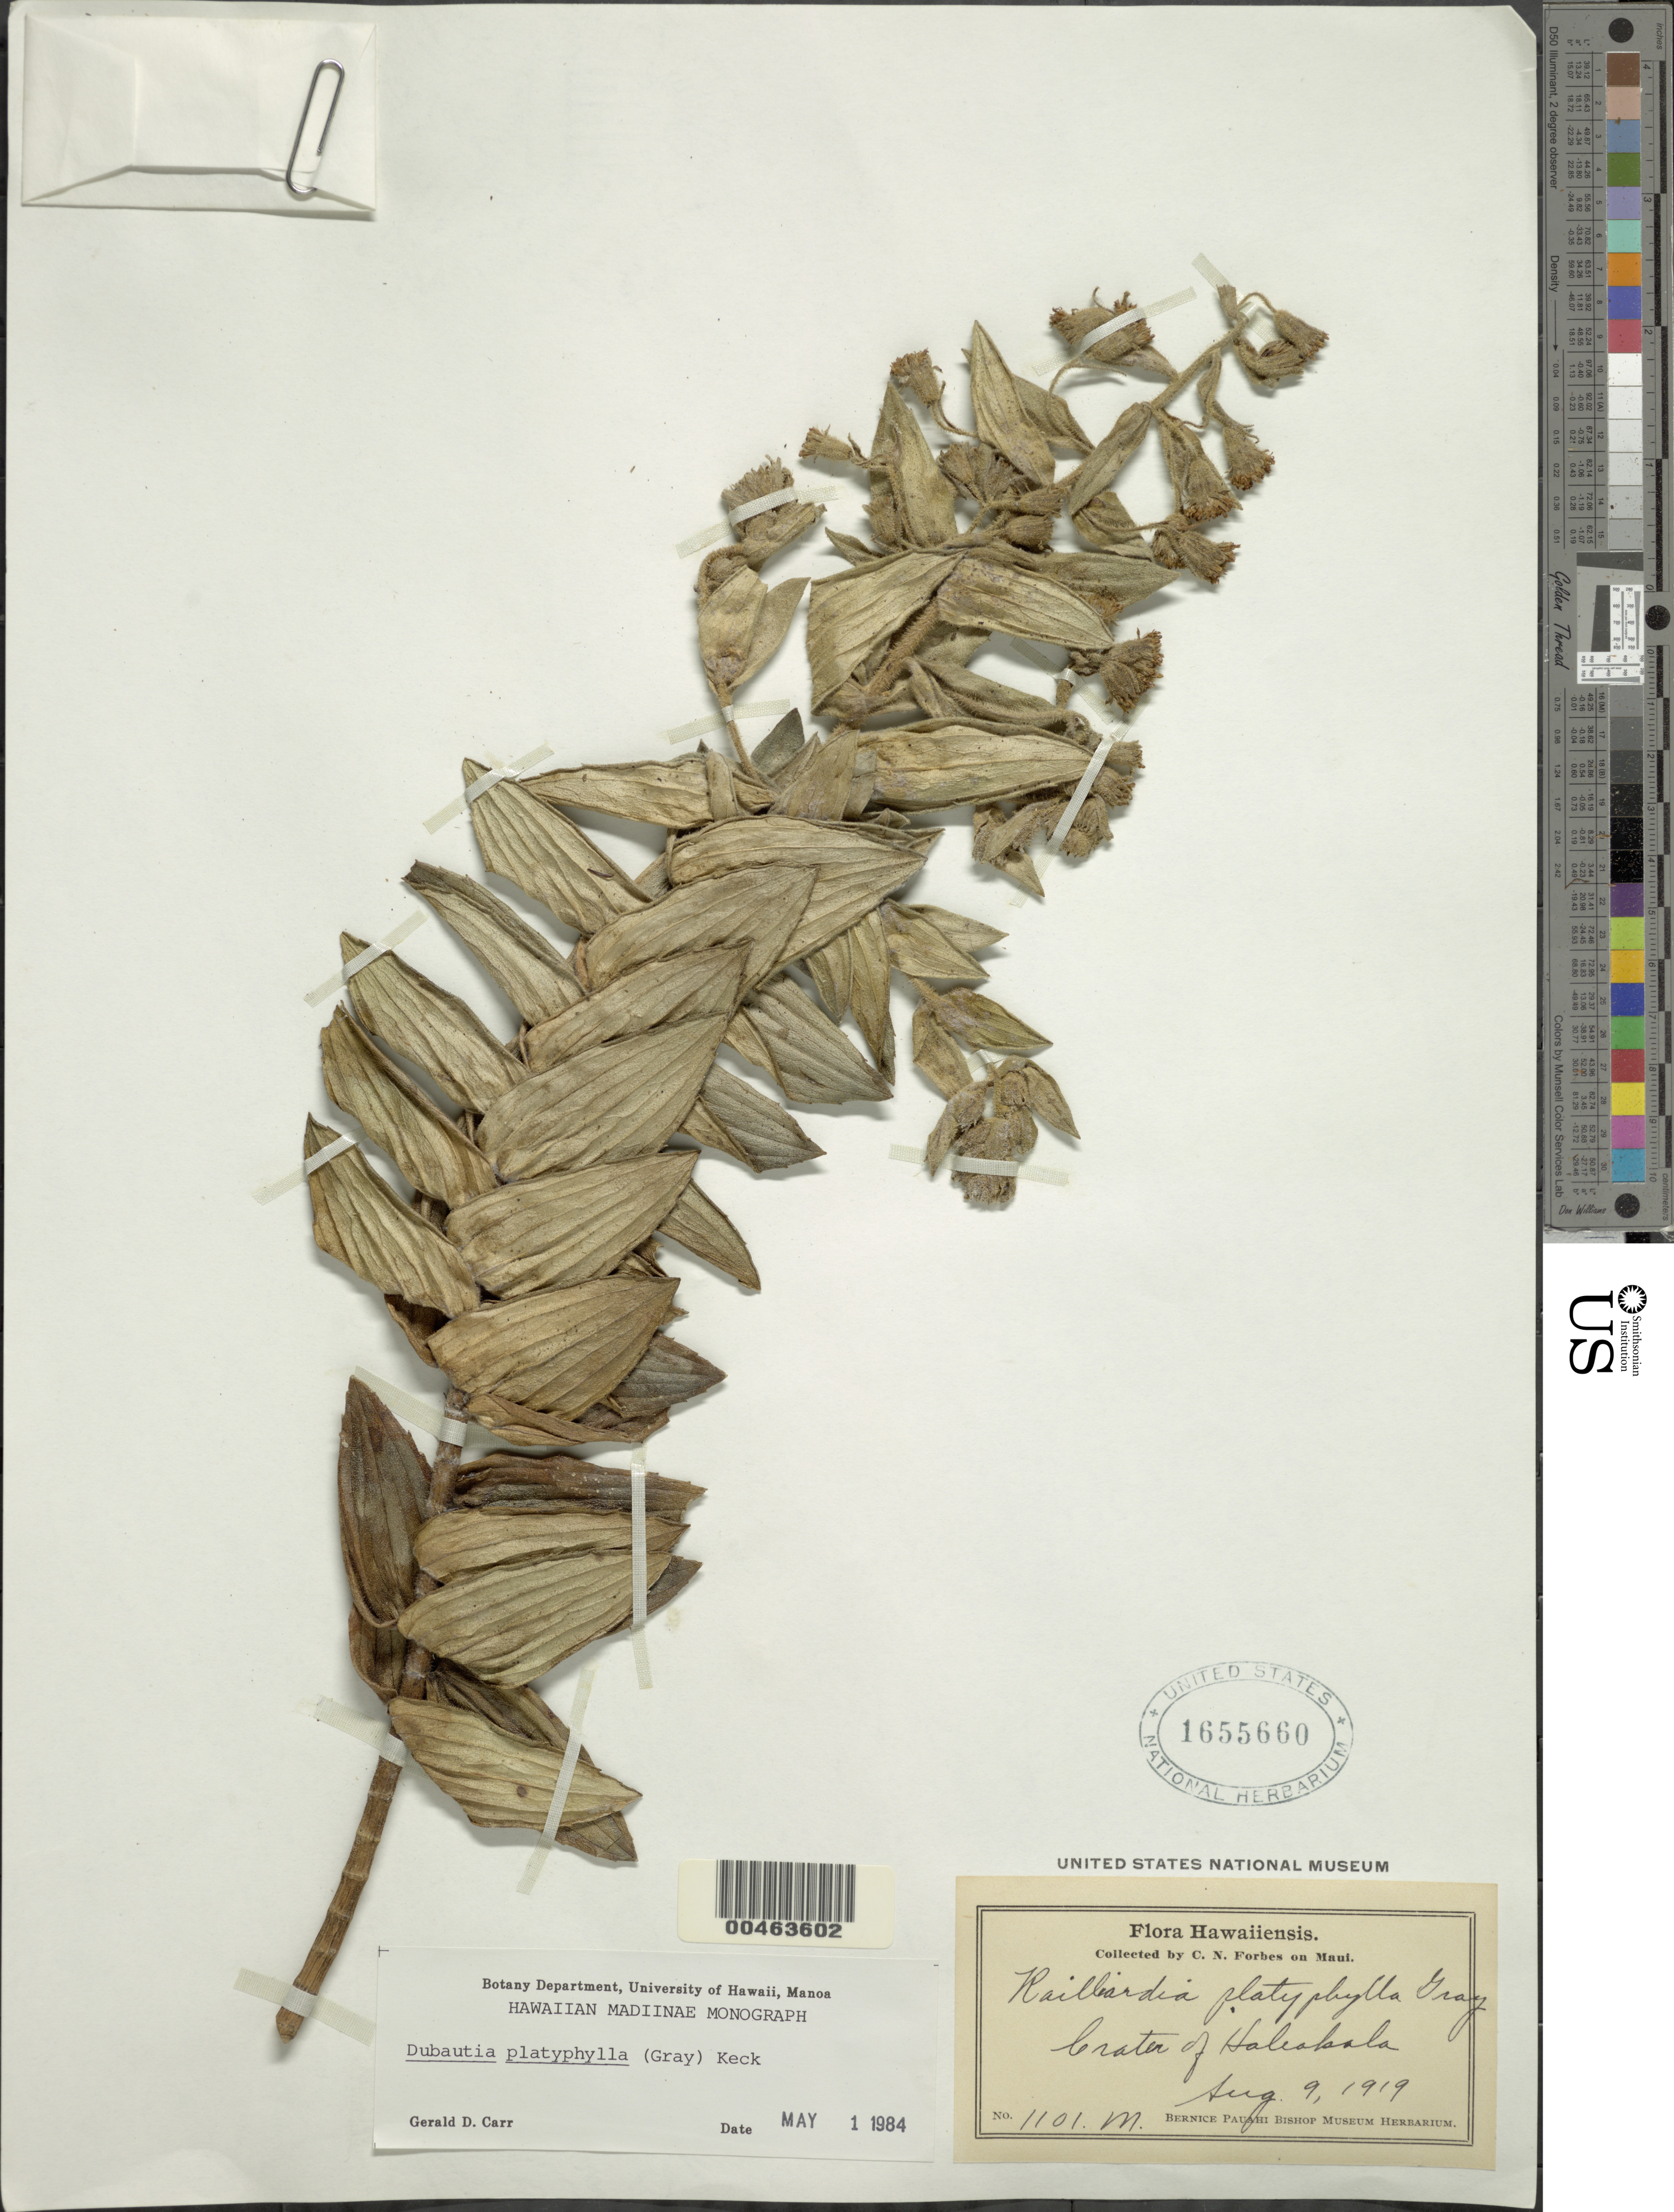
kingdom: Plantae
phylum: Tracheophyta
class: Magnoliopsida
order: Asterales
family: Asteraceae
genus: Dubautia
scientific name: Dubautia platyphylla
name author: (A. Gray) D.D. Keck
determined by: Carr, G. D.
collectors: C. N. Forbes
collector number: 1101.M.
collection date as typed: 9 Aug 1919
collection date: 1919-08-09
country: United States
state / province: Hawaii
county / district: Maui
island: Maui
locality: Crater of Haleakala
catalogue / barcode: US 1655660